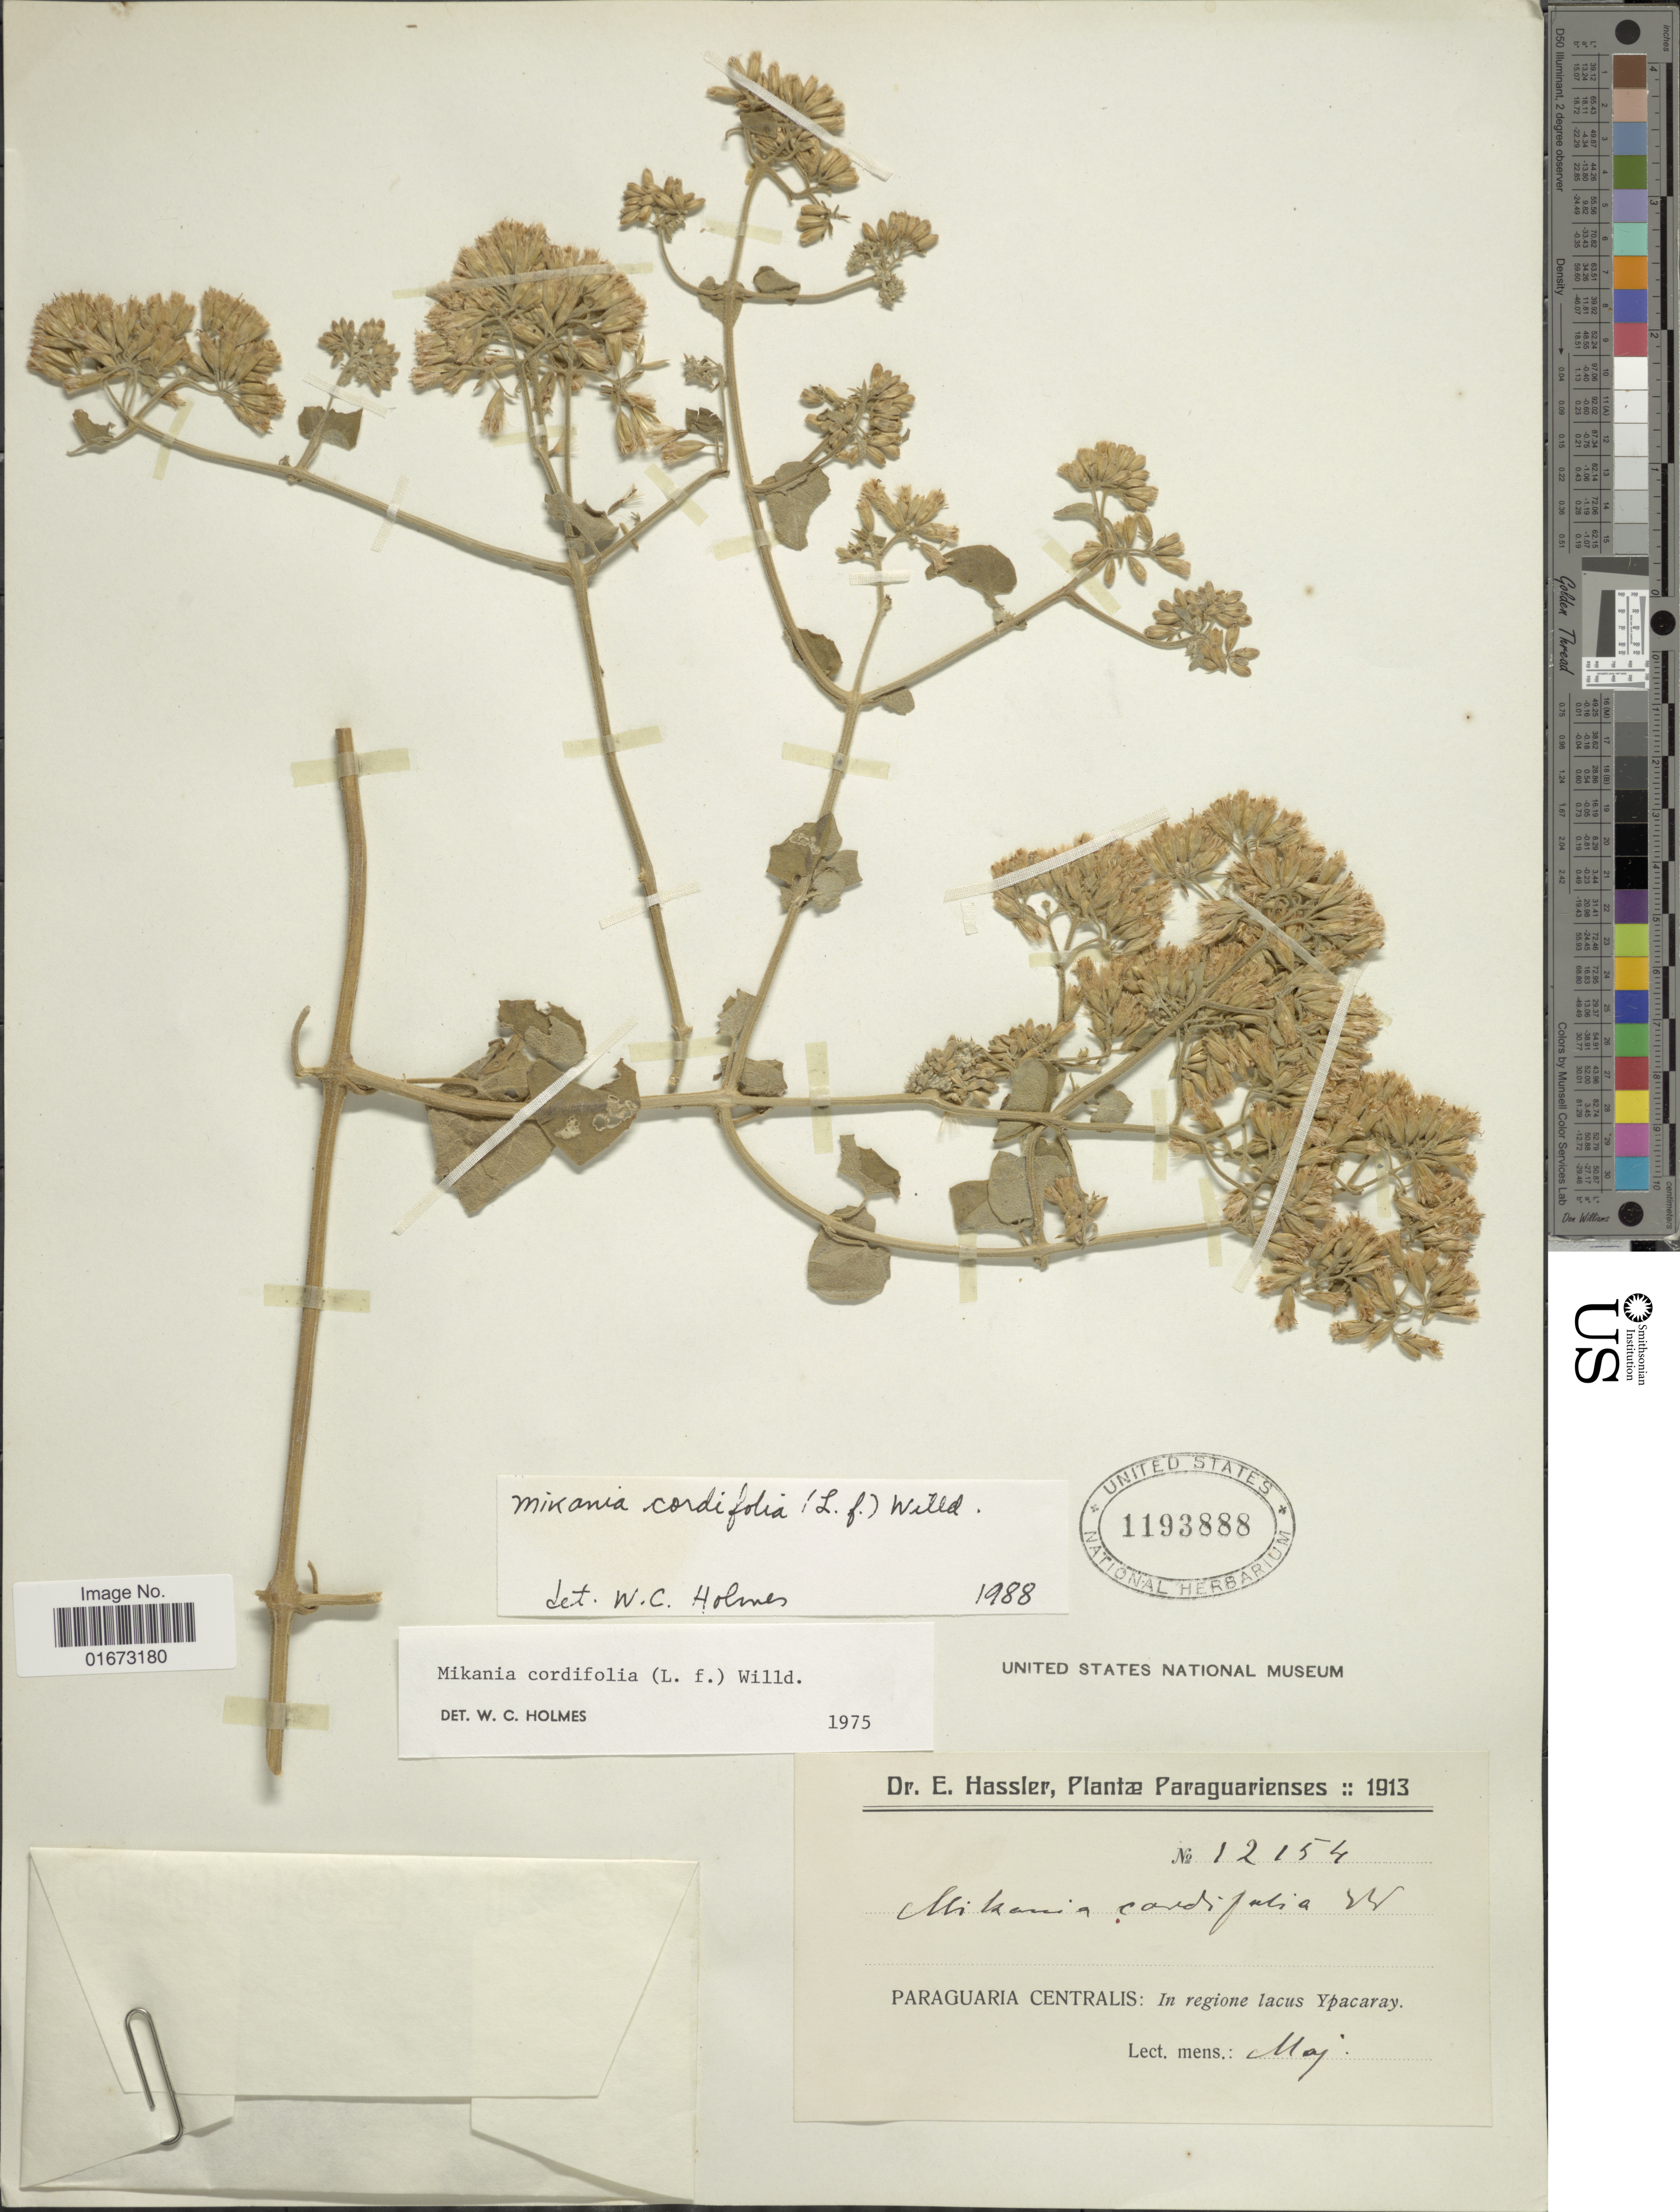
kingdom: Plantae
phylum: Tracheophyta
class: Magnoliopsida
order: Asterales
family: Asteraceae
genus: Mikania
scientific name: Mikania cordifolia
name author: Kunth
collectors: E. Hassler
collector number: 12154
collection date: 1913-05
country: Paraguay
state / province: Central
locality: Paraguaria Centralis: In regione lacus Ypacaray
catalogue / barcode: US 1193888